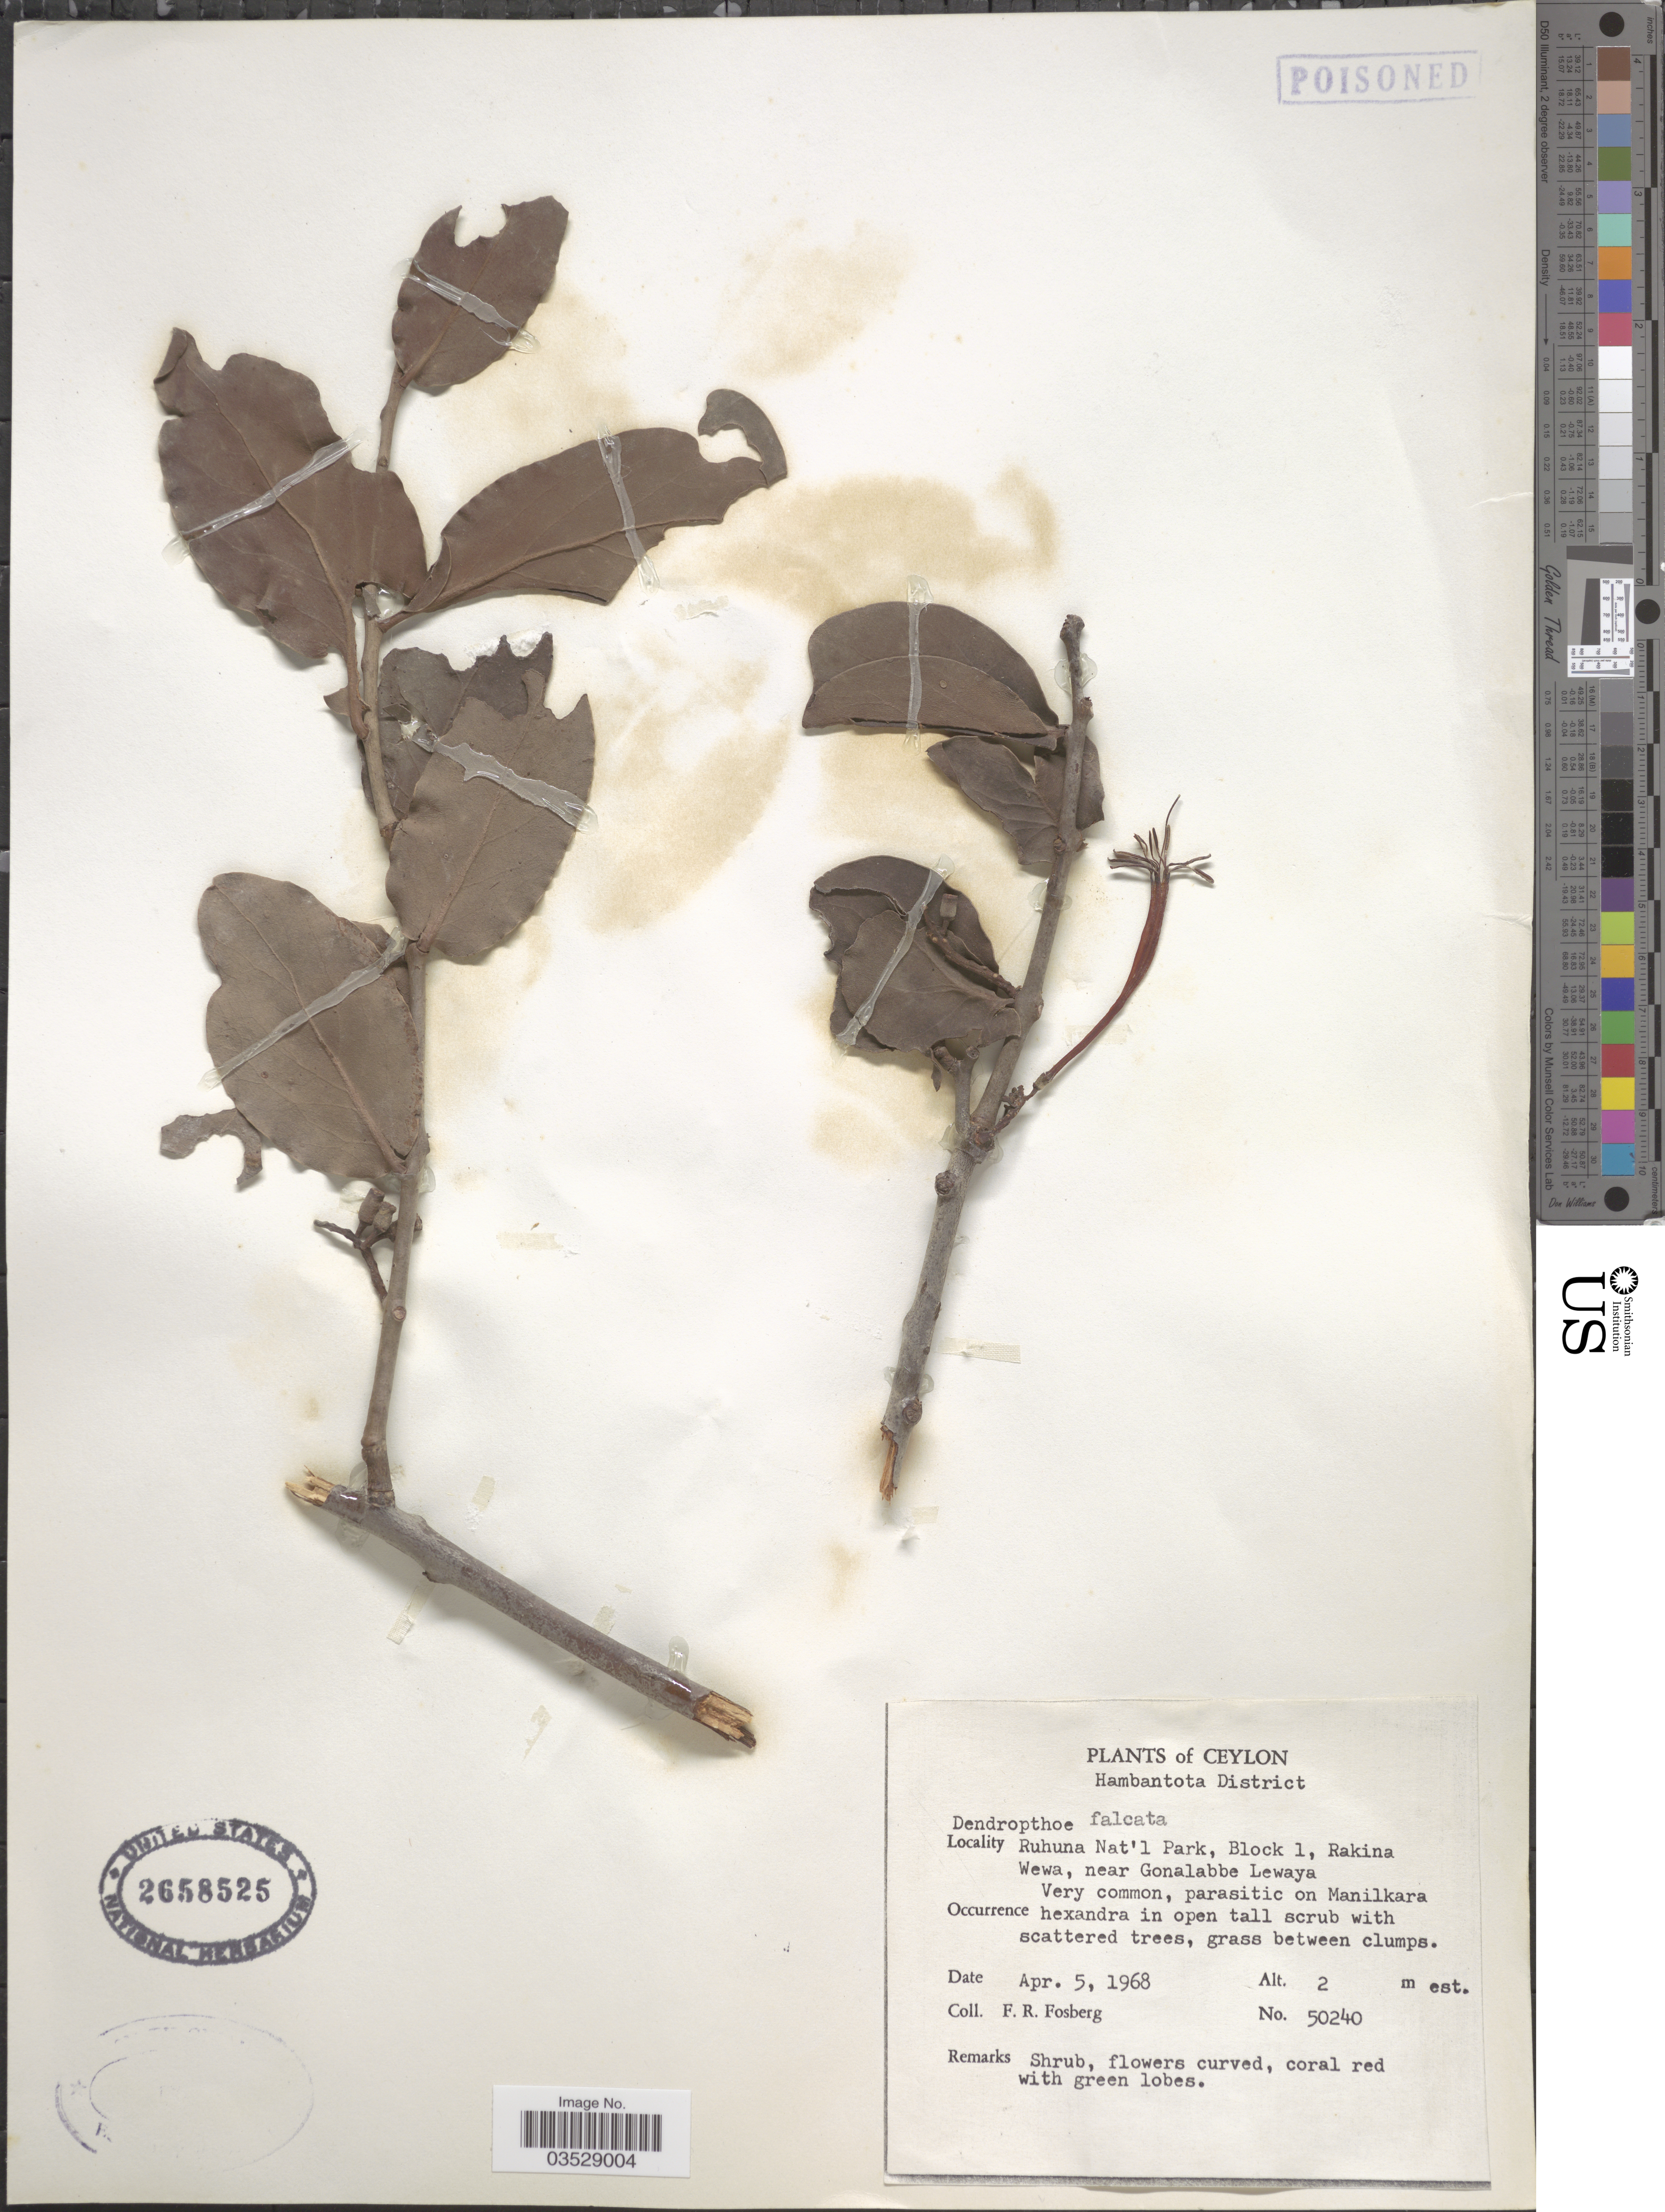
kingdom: Plantae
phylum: Tracheophyta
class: Magnoliopsida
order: Santalales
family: Loranthaceae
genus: Dendrophthoe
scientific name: Dendrophthoe falcata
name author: (L. f.) Ettingsh.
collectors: F. R. Fosberg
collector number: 50240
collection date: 1968-04-05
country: Sri Lanka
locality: Ceylon. Hambantota District. Ruhuna Nat'l Park, Block 1, Rakina Wewa, near Gonalabbe Lewaya.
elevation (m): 2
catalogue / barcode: US 2658525